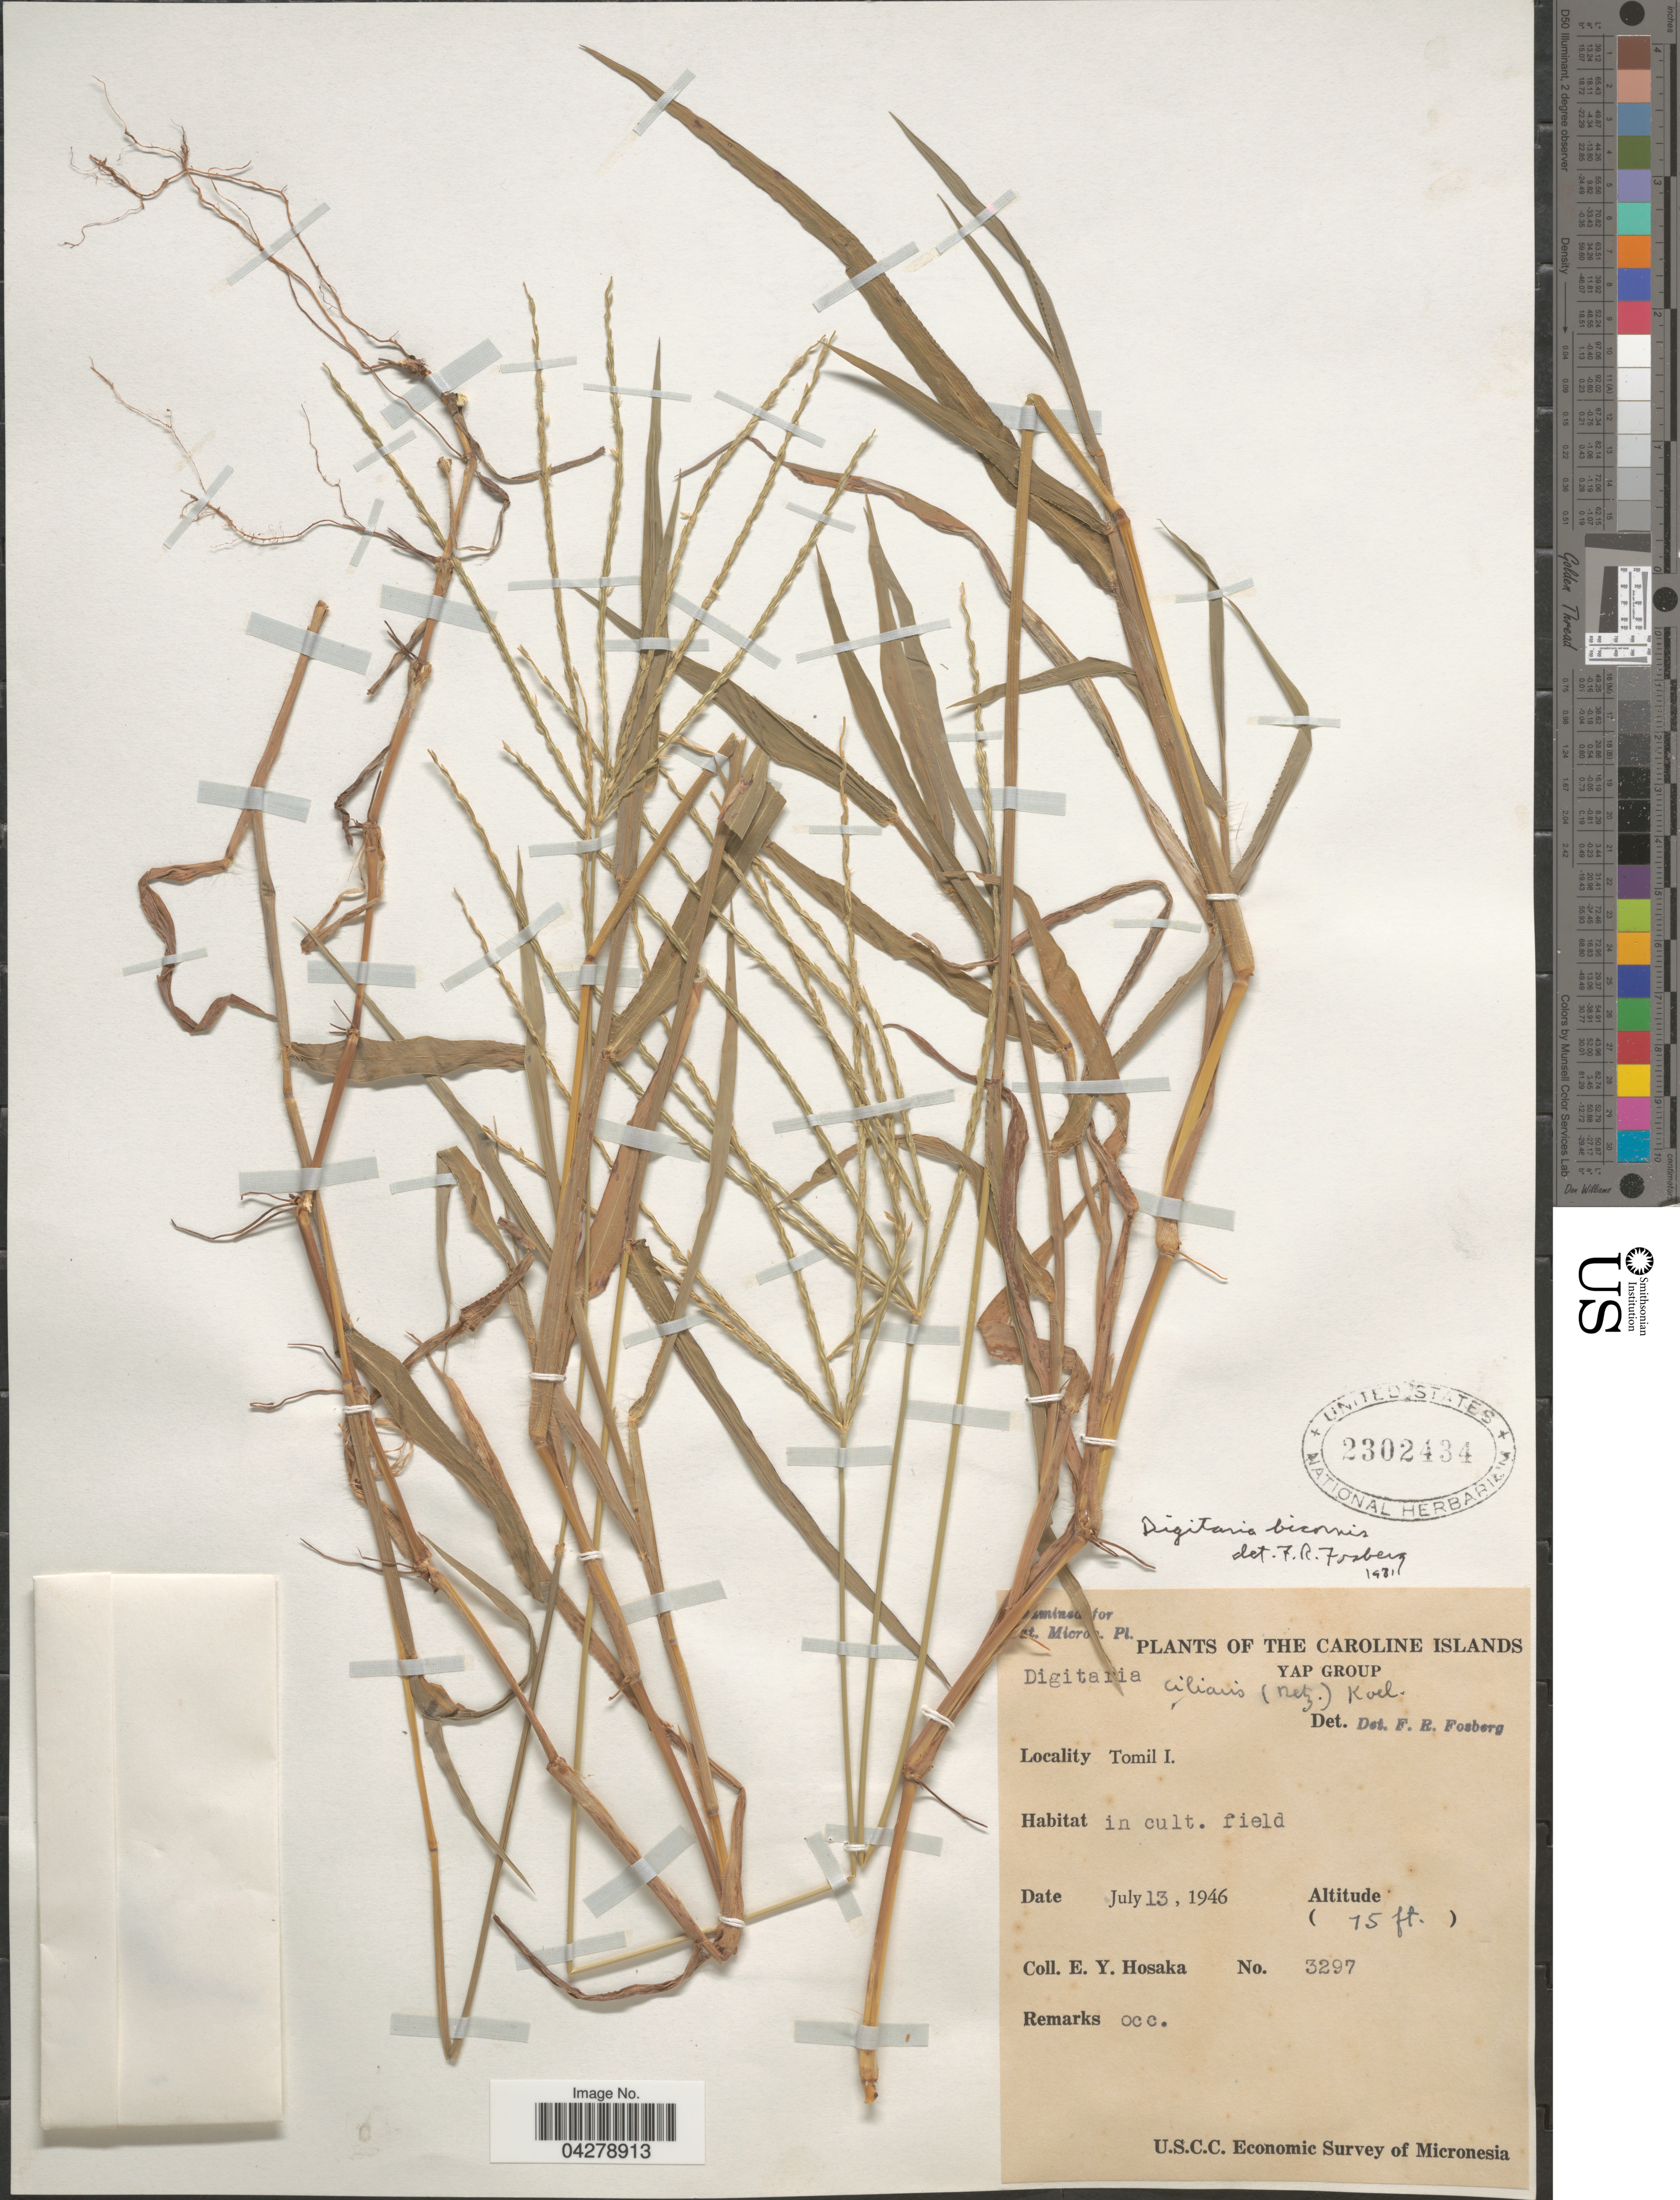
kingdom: Plantae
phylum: Tracheophyta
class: Liliopsida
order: Poales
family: Poaceae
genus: Digitaria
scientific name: Digitaria ciliaris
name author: (Retz.) Koeler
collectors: E. Y. Hosaka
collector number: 3297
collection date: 1946-07-13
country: Micronesia, Federated States of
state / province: Yap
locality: The Caroline Islands. Yap Group. Tomil I. In cult. field. U.S.C.C. Economic Survey of Micronesia.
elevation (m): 5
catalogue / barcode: US 2302434